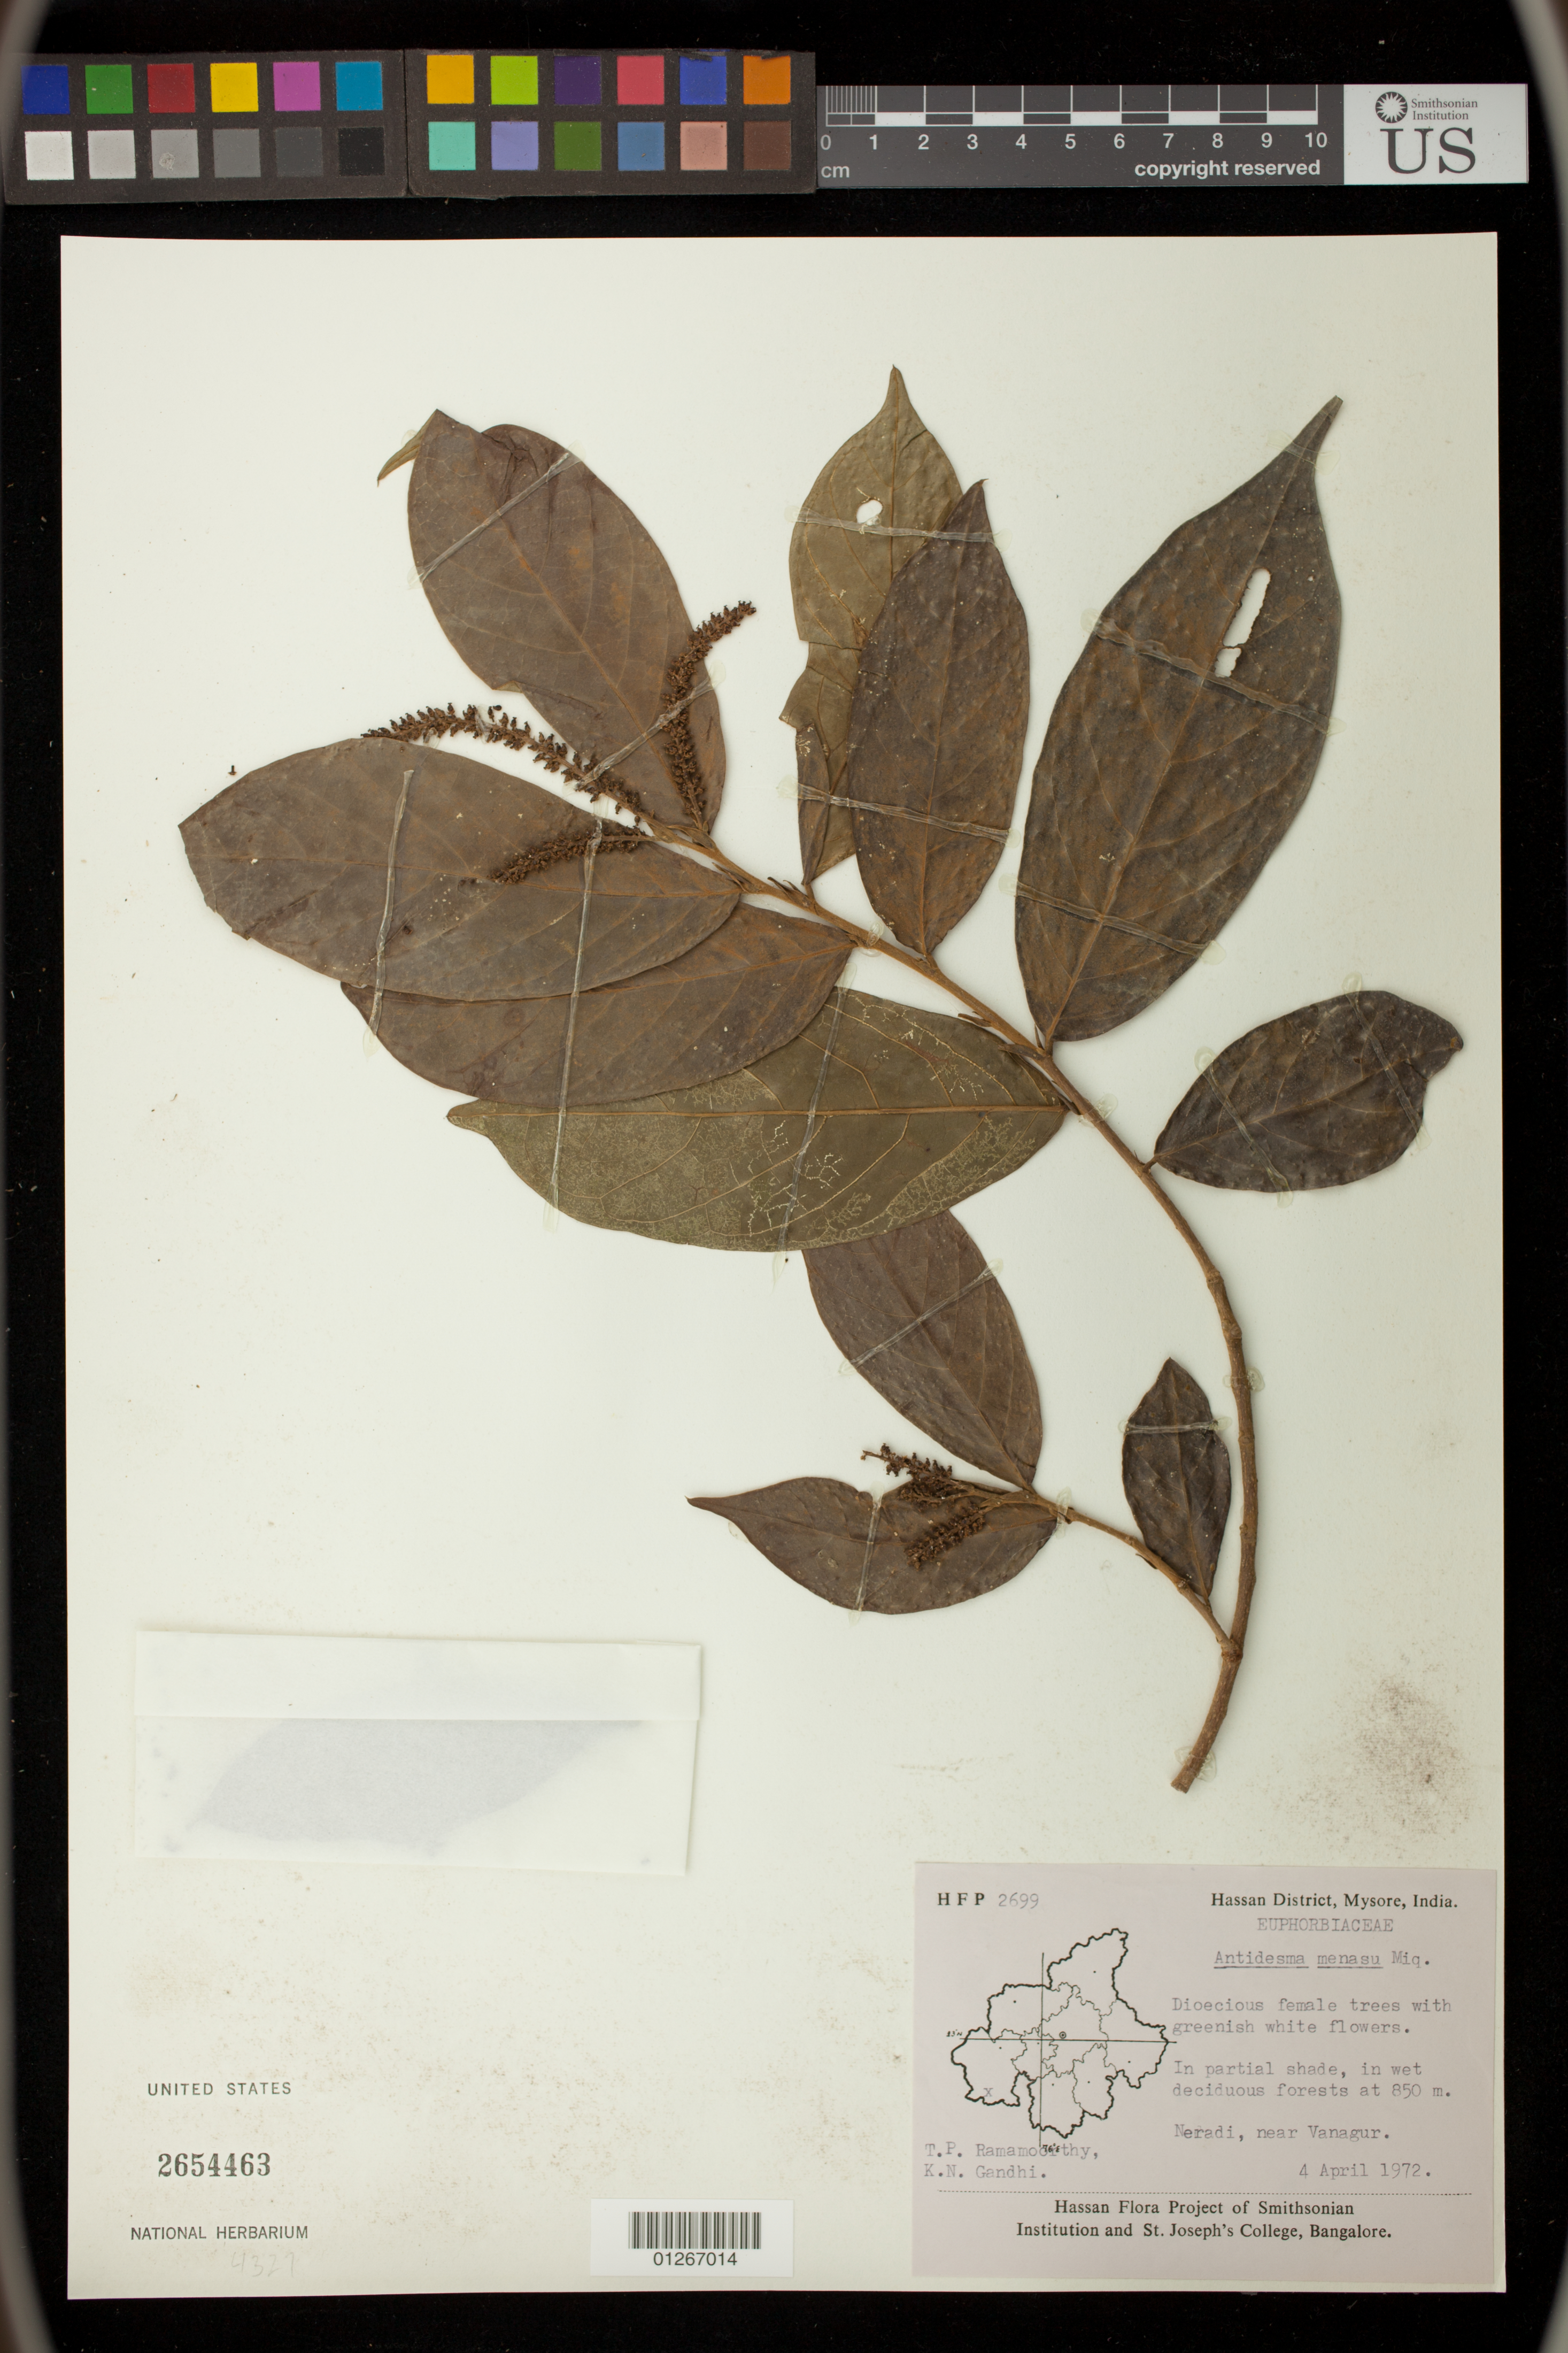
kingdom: Plantae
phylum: Tracheophyta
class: Magnoliopsida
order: Malpighiales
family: Phyllanthaceae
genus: Antidesma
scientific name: Antidesma menasu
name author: Miq. ex Tul.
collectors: K. N. Gandhi & T. P. Ramamoorthy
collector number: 2699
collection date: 1972-04-04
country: India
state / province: Karnataka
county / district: Mysore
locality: Hassan District, Mysore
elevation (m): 850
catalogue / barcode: US 2654463